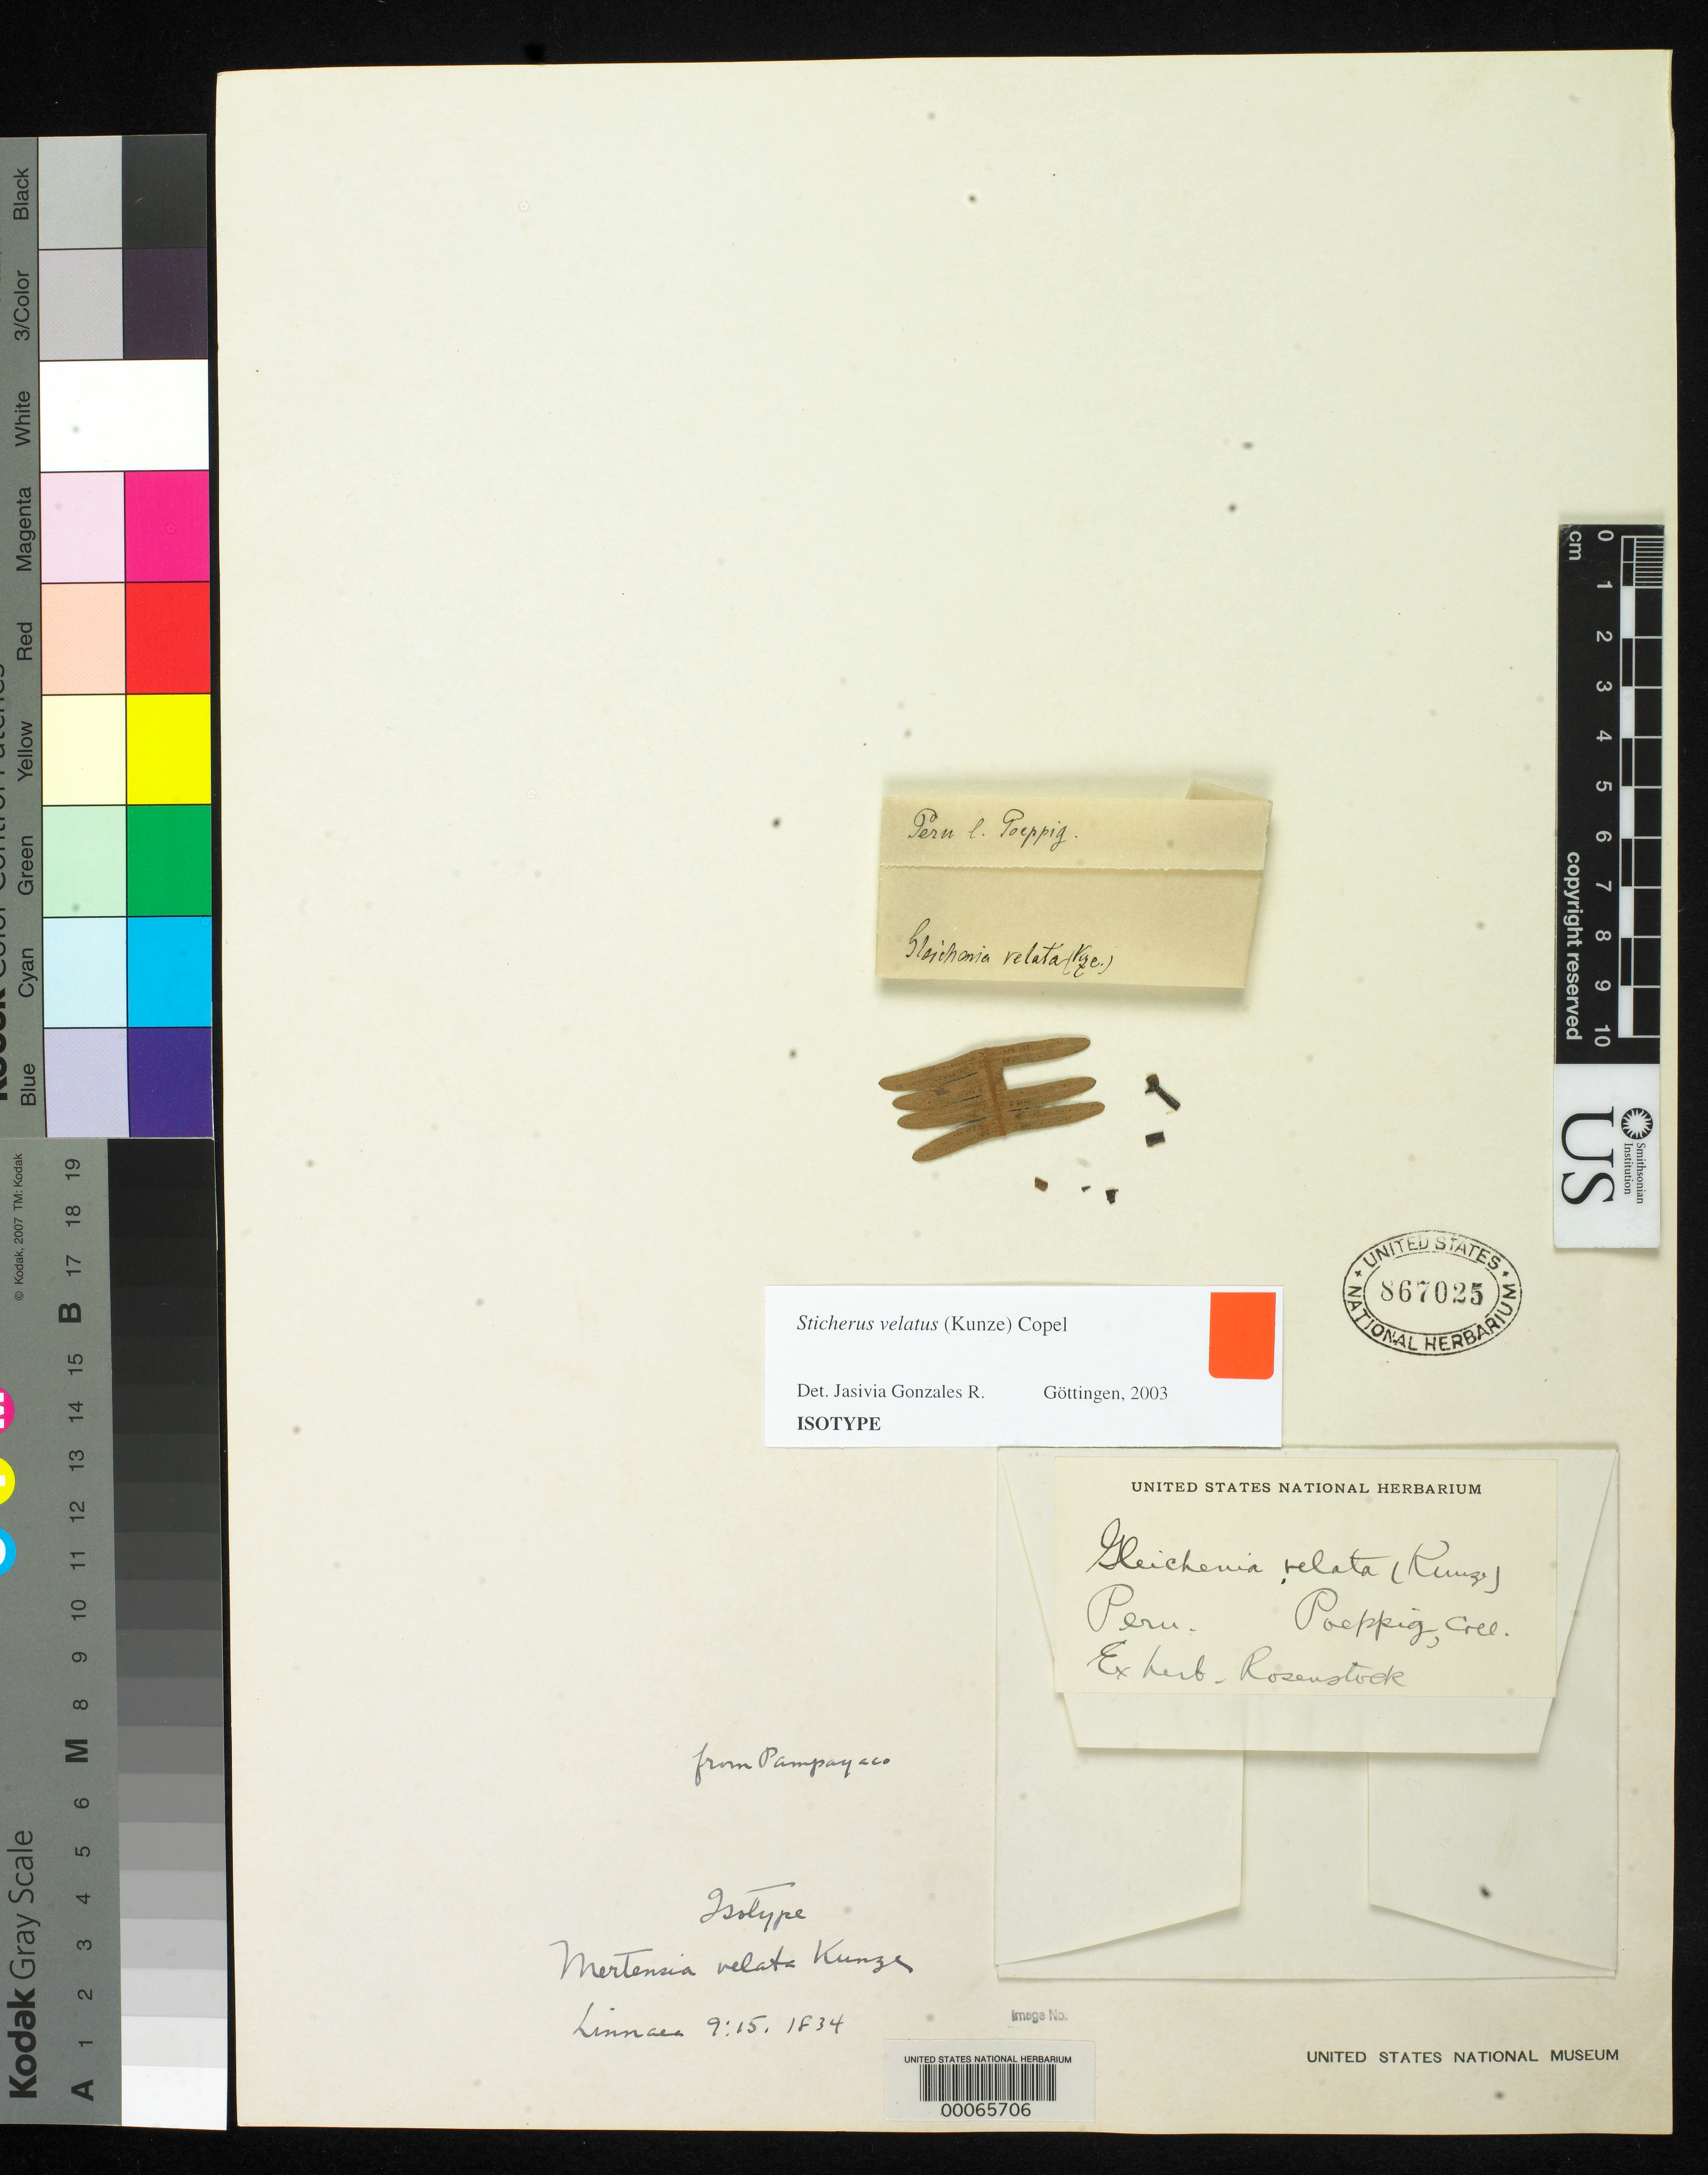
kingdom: Plantae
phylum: Tracheophyta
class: Polypodiopsida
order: Gleicheniales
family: Gleicheniaceae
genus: Mertensia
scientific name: Mertensia velata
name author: Kunze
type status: Type Collection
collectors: E. F. Poeppig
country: Peru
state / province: San Martín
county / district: Mariscal Cáceres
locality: Rio Huallaga, margen Derecha del; Balsa Probana; dtto. Tocache Nuevo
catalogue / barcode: US 867025